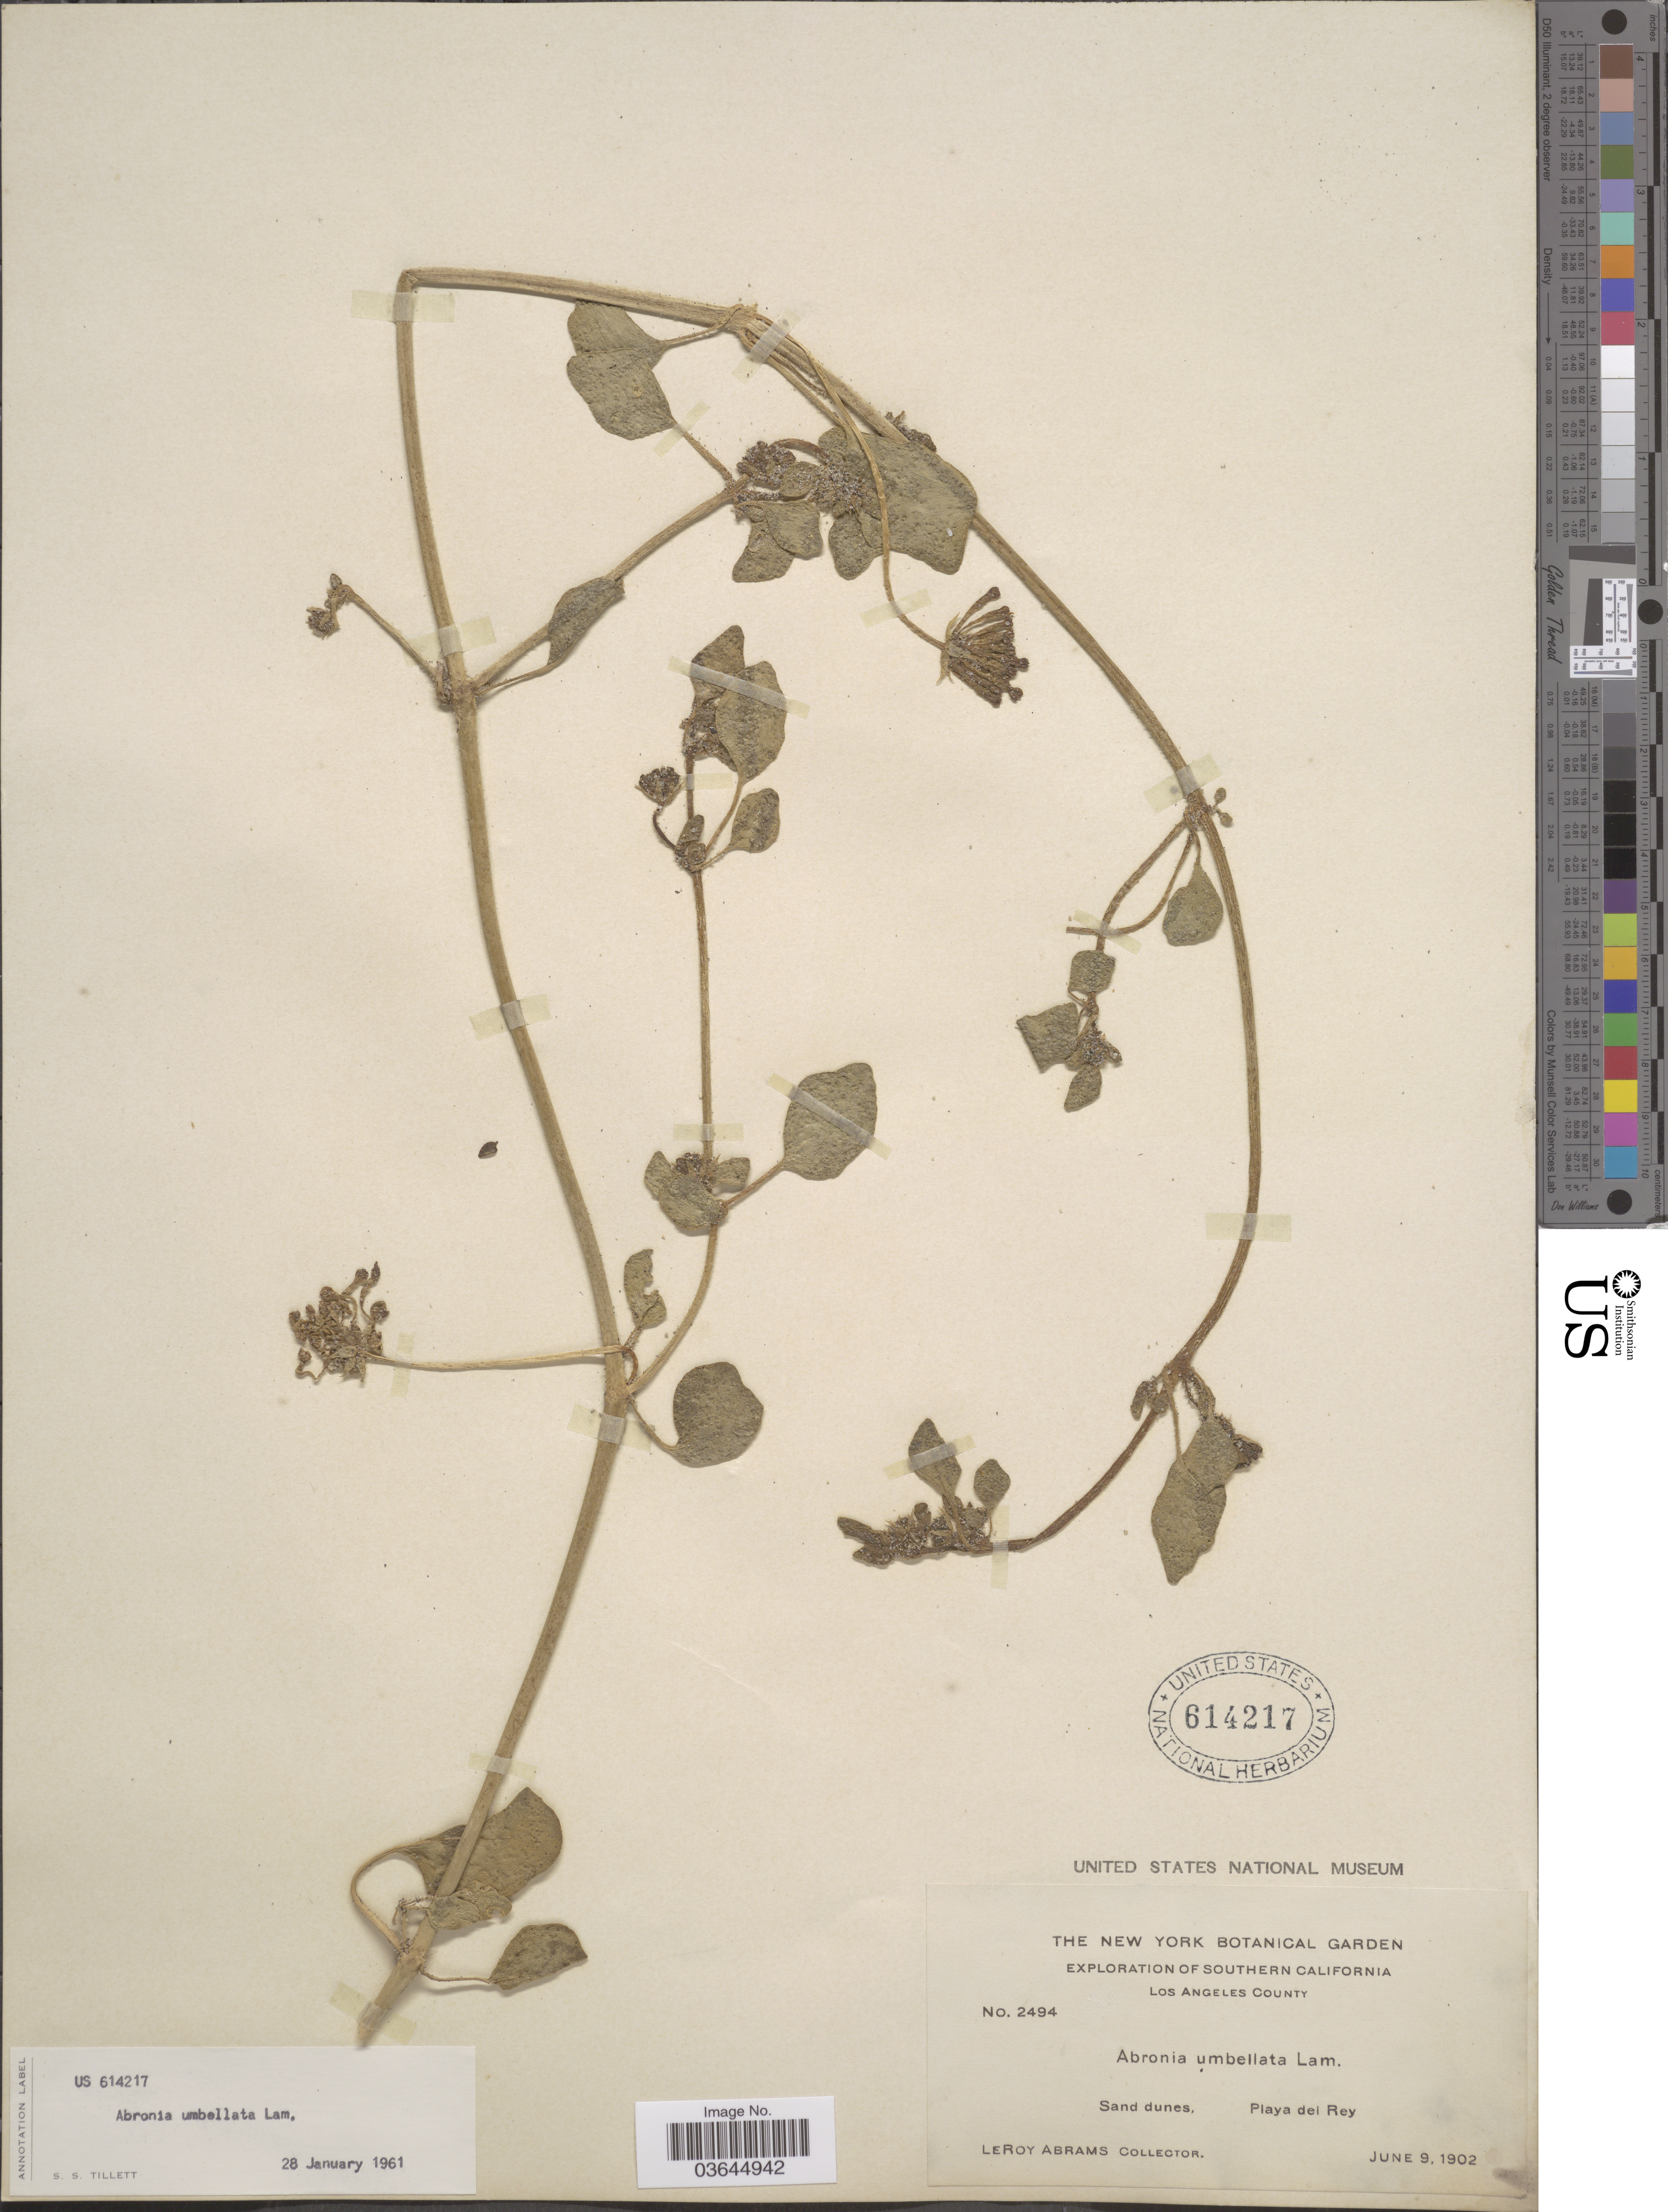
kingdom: Plantae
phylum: Tracheophyta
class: Magnoliopsida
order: Caryophyllales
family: Nyctaginaceae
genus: Abronia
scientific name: Abronia umbellata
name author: Lam.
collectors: L. Abrams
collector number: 2494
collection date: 1902-06-09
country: United States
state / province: California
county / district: Los Angeles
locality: Southern California. Los Angeles County. Playa del Rey.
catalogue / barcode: US 614217